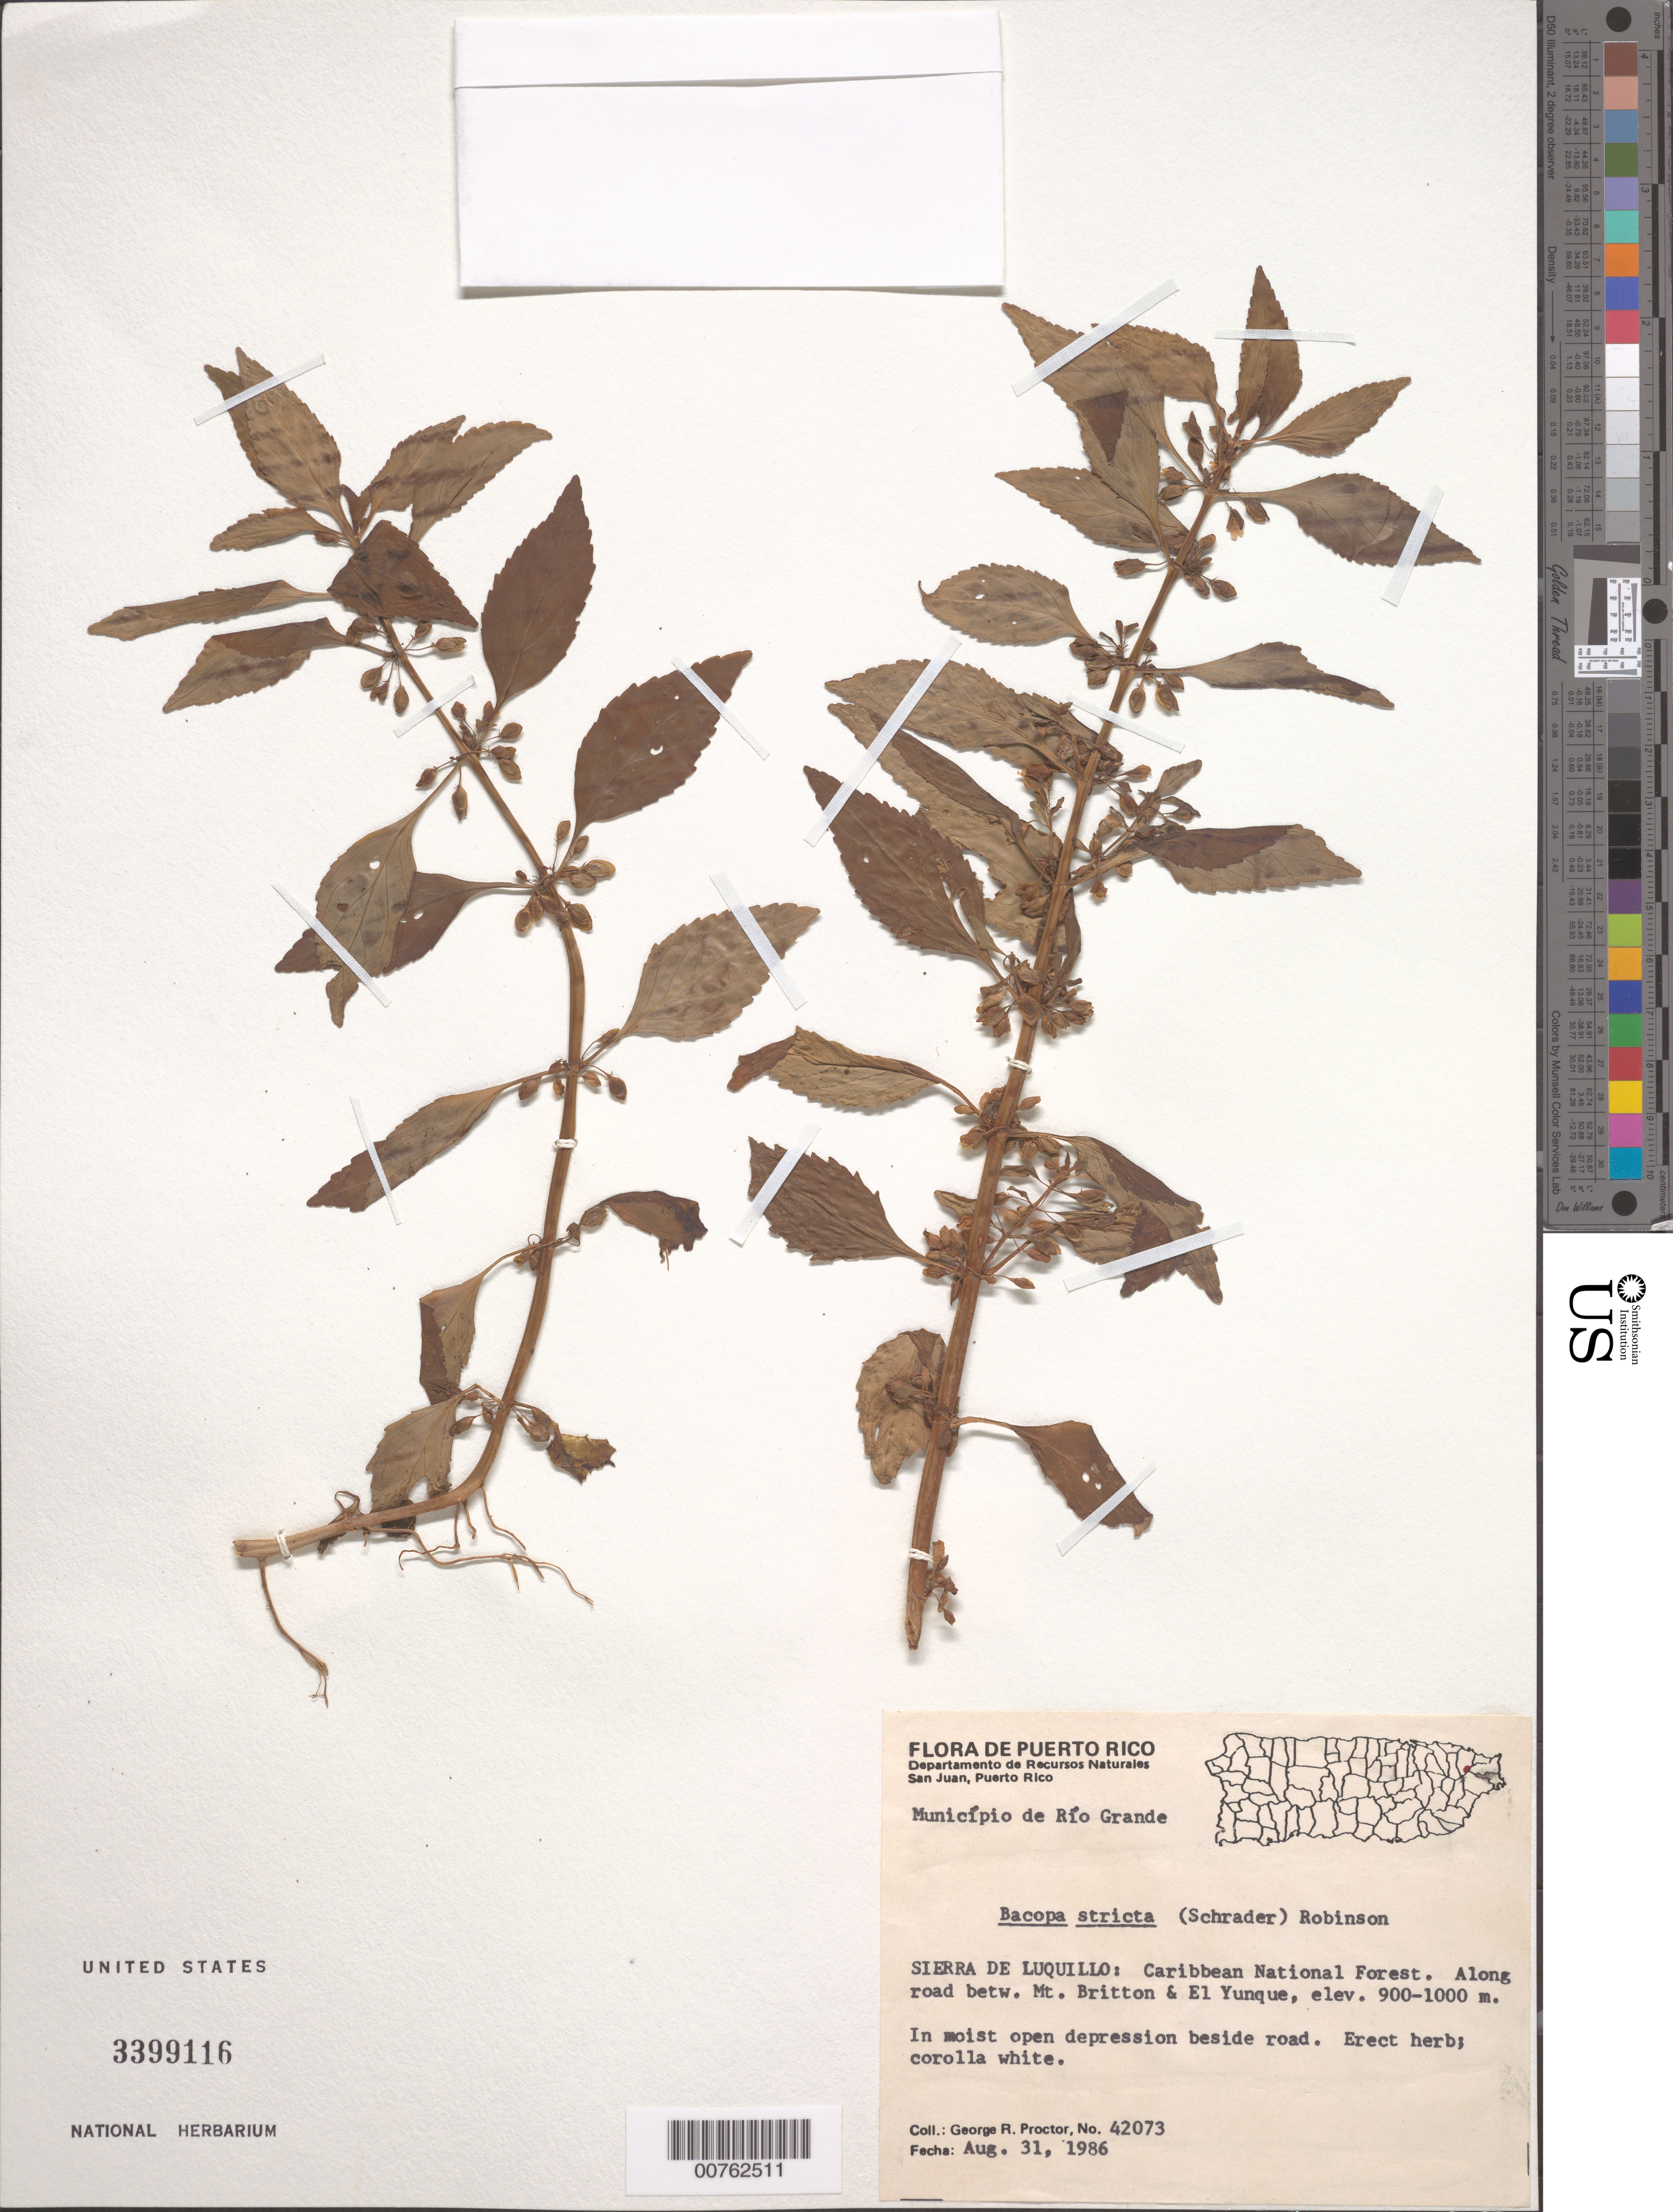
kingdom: Plantae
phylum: Tracheophyta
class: Magnoliopsida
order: Lamiales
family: Plantaginaceae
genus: Bacopa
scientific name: Bacopa stricta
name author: (Schrad.) B.L. Rob.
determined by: Acevedo-Rodríguez, P., (BOT), Smithsonian Institution - National Museum of Natural History (UNITED STATES)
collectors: G. R. Proctor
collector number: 42073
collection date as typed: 31 Aug 1986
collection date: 1986-08-31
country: Puerto Rico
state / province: Luquillo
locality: Sierra de Luquillo: Caribbean National Forest. Along road between Mt Britton and El Yunque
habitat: Moist open depression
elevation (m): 900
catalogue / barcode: US 3399116